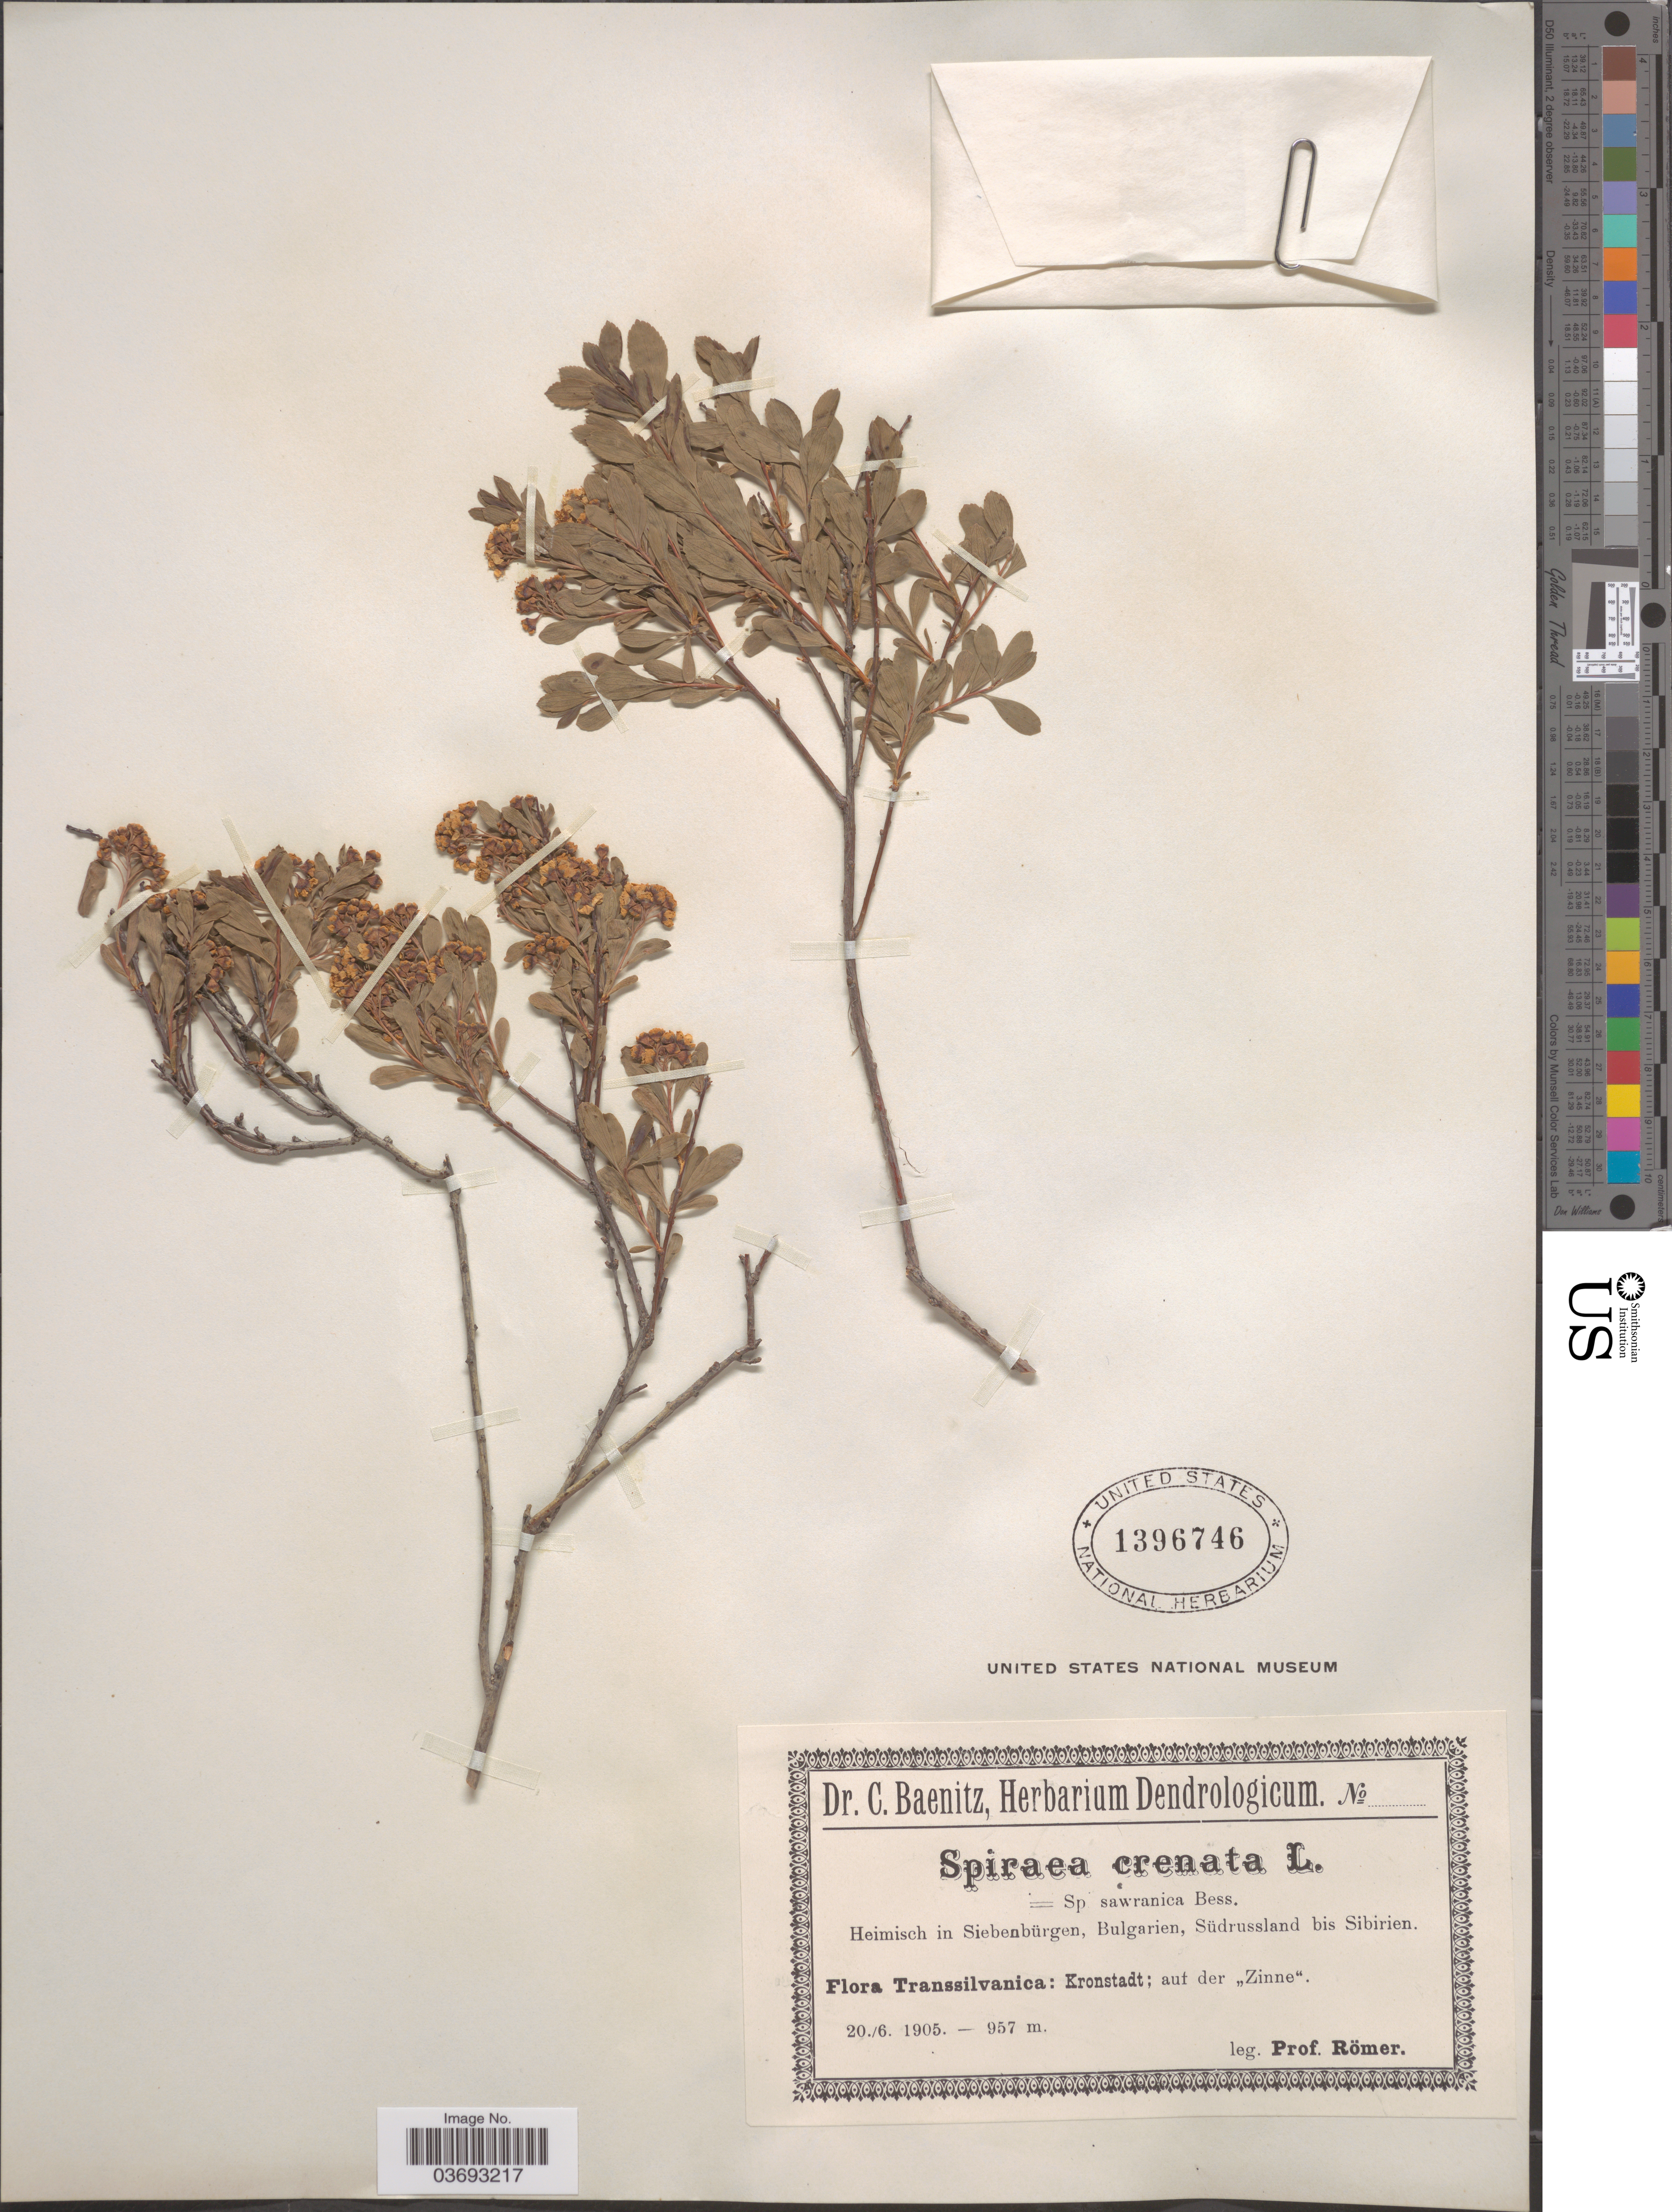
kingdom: Plantae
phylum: Tracheophyta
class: Magnoliopsida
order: Rosales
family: Rosaceae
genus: Spiraea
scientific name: Spiraea crenata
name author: L.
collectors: -. Romer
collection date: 1905-06-20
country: Romania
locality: Transsilvanica: Kronstadt; auf der "Zinne".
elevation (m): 957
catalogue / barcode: US 1396746